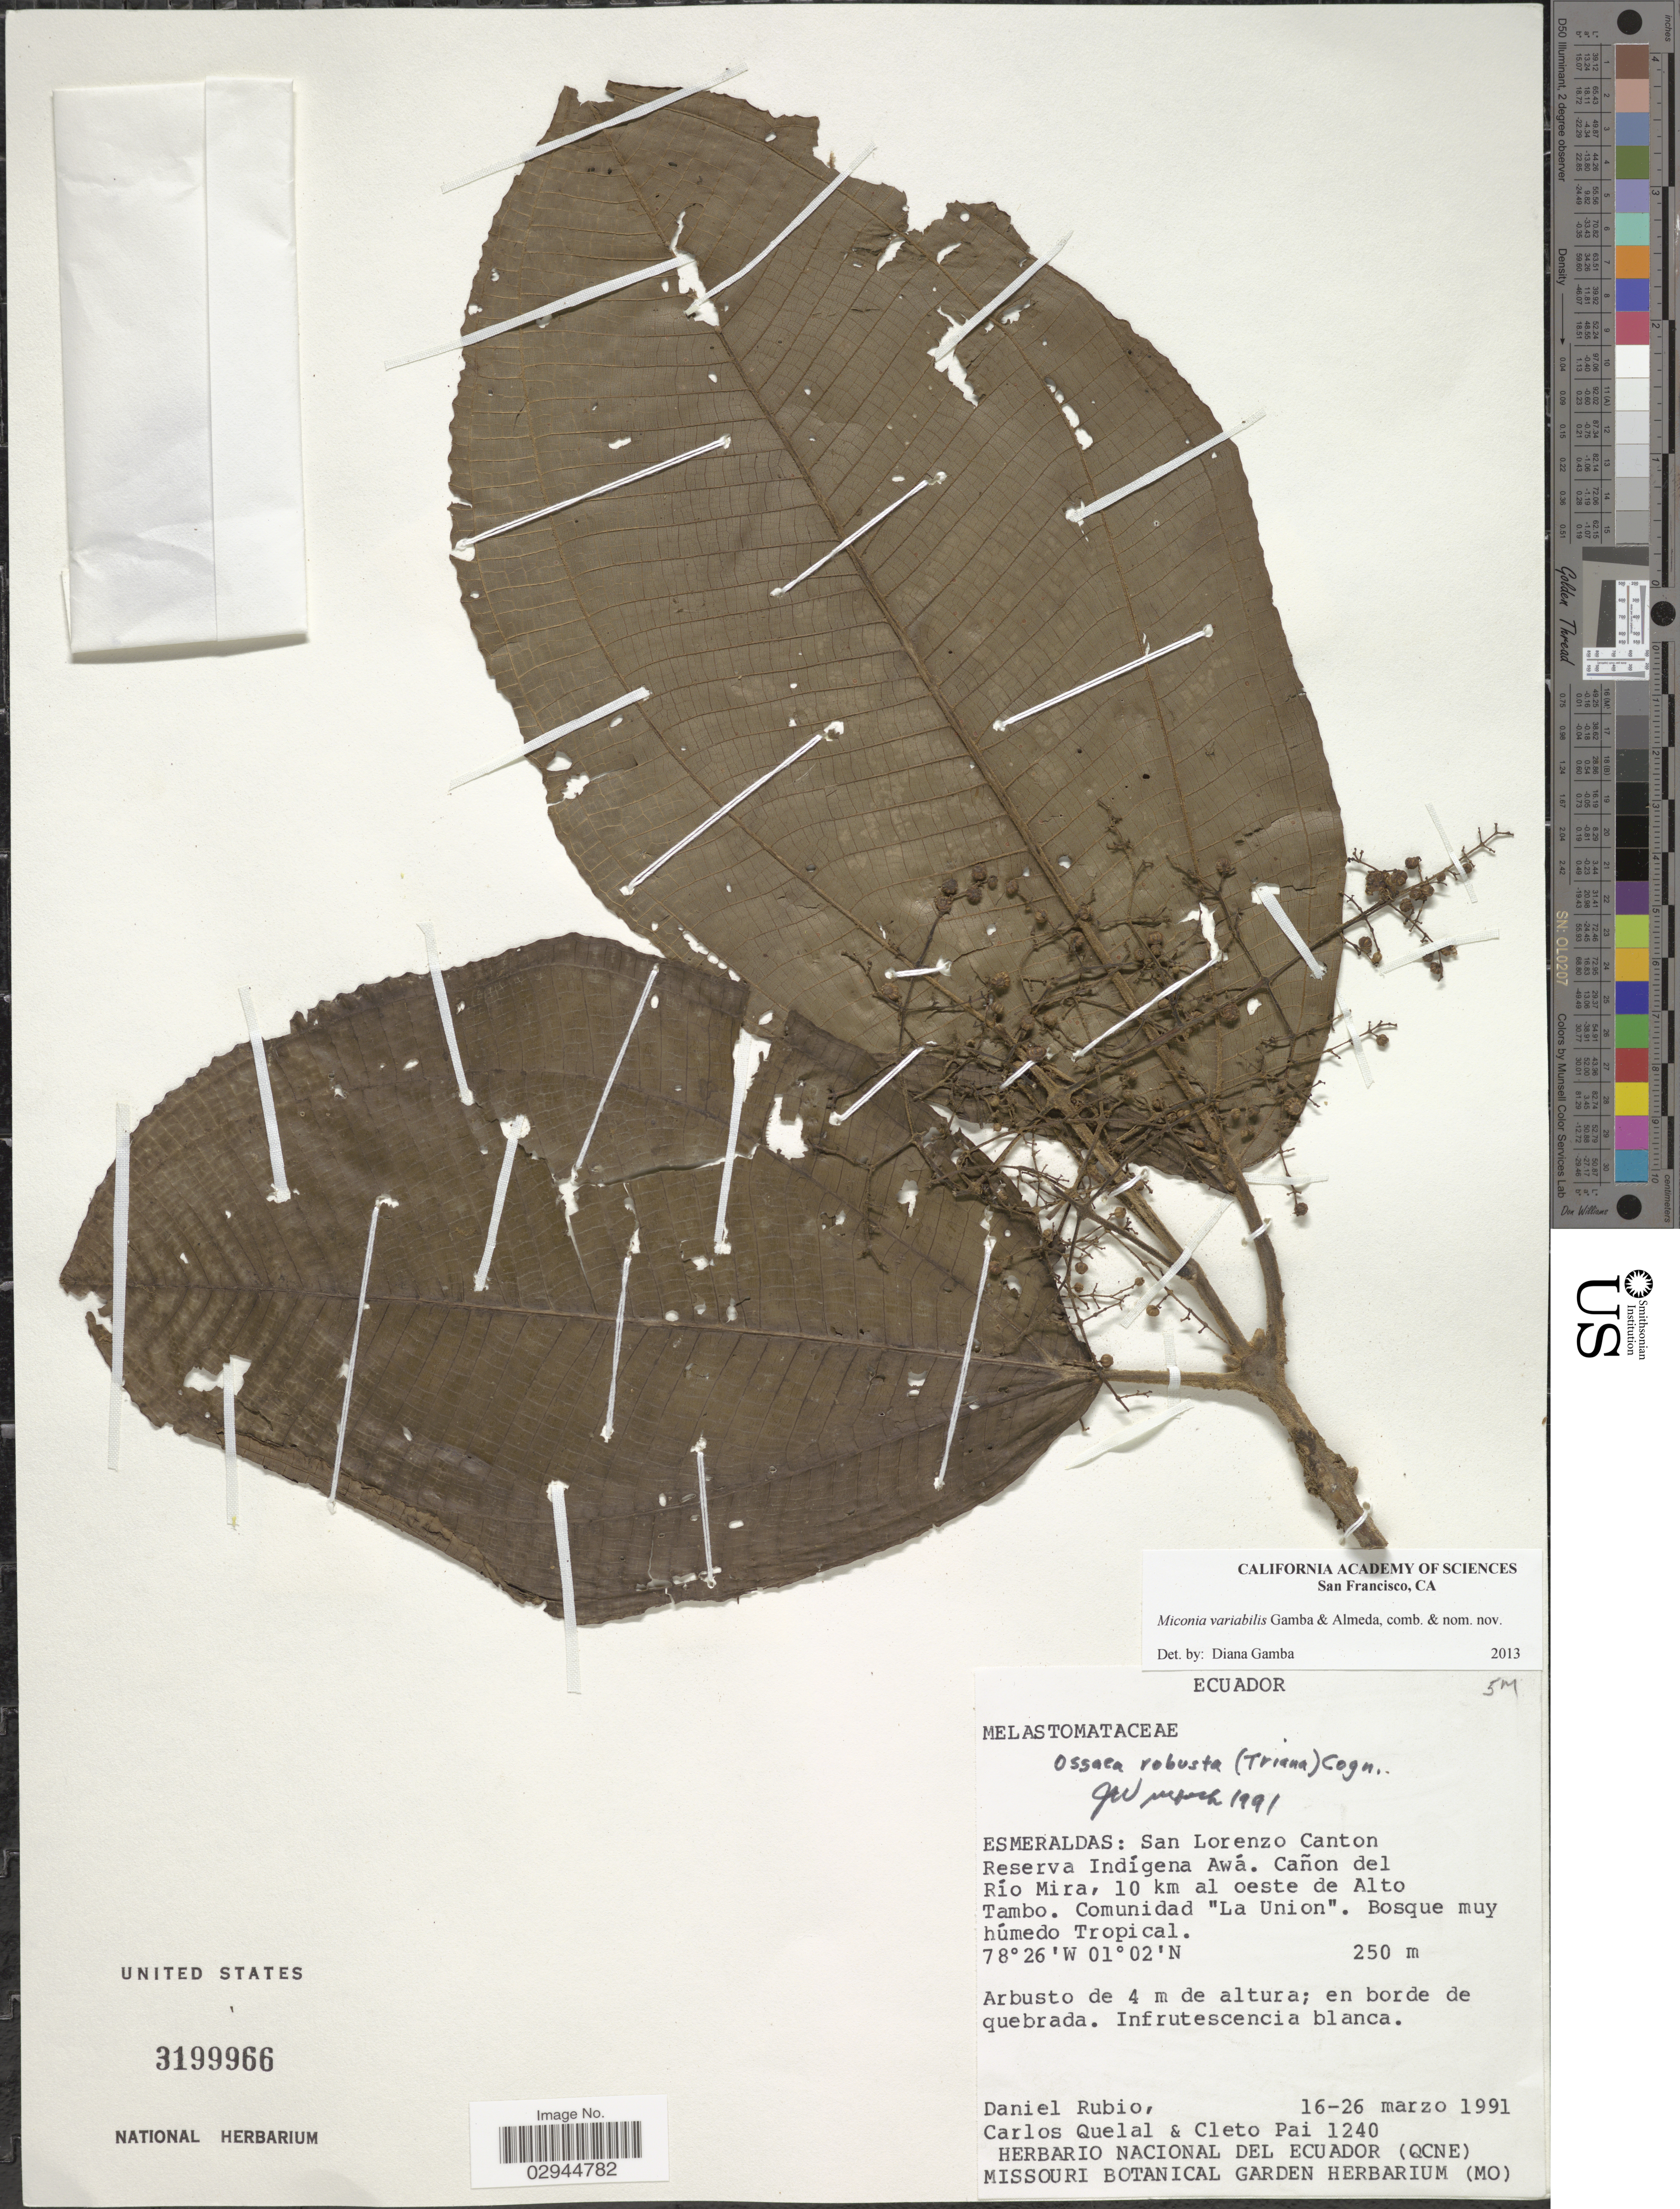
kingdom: Plantae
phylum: Tracheophyta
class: Magnoliopsida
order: Myrtales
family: Melastomataceae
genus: Miconia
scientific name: Miconia variabilis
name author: Gamba & Almeda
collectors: D. Rubio, C. Quelal & C. Pai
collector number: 1240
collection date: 1991-03-16/1991-03-26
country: Ecuador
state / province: Esmeraldas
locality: San Lorenzo Canton Reserva Indígena Awá. Cañon del Río Mira, 10 km al oeste de Alto Tambo. Comunidad "La Union".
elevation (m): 250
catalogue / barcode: US 3199966